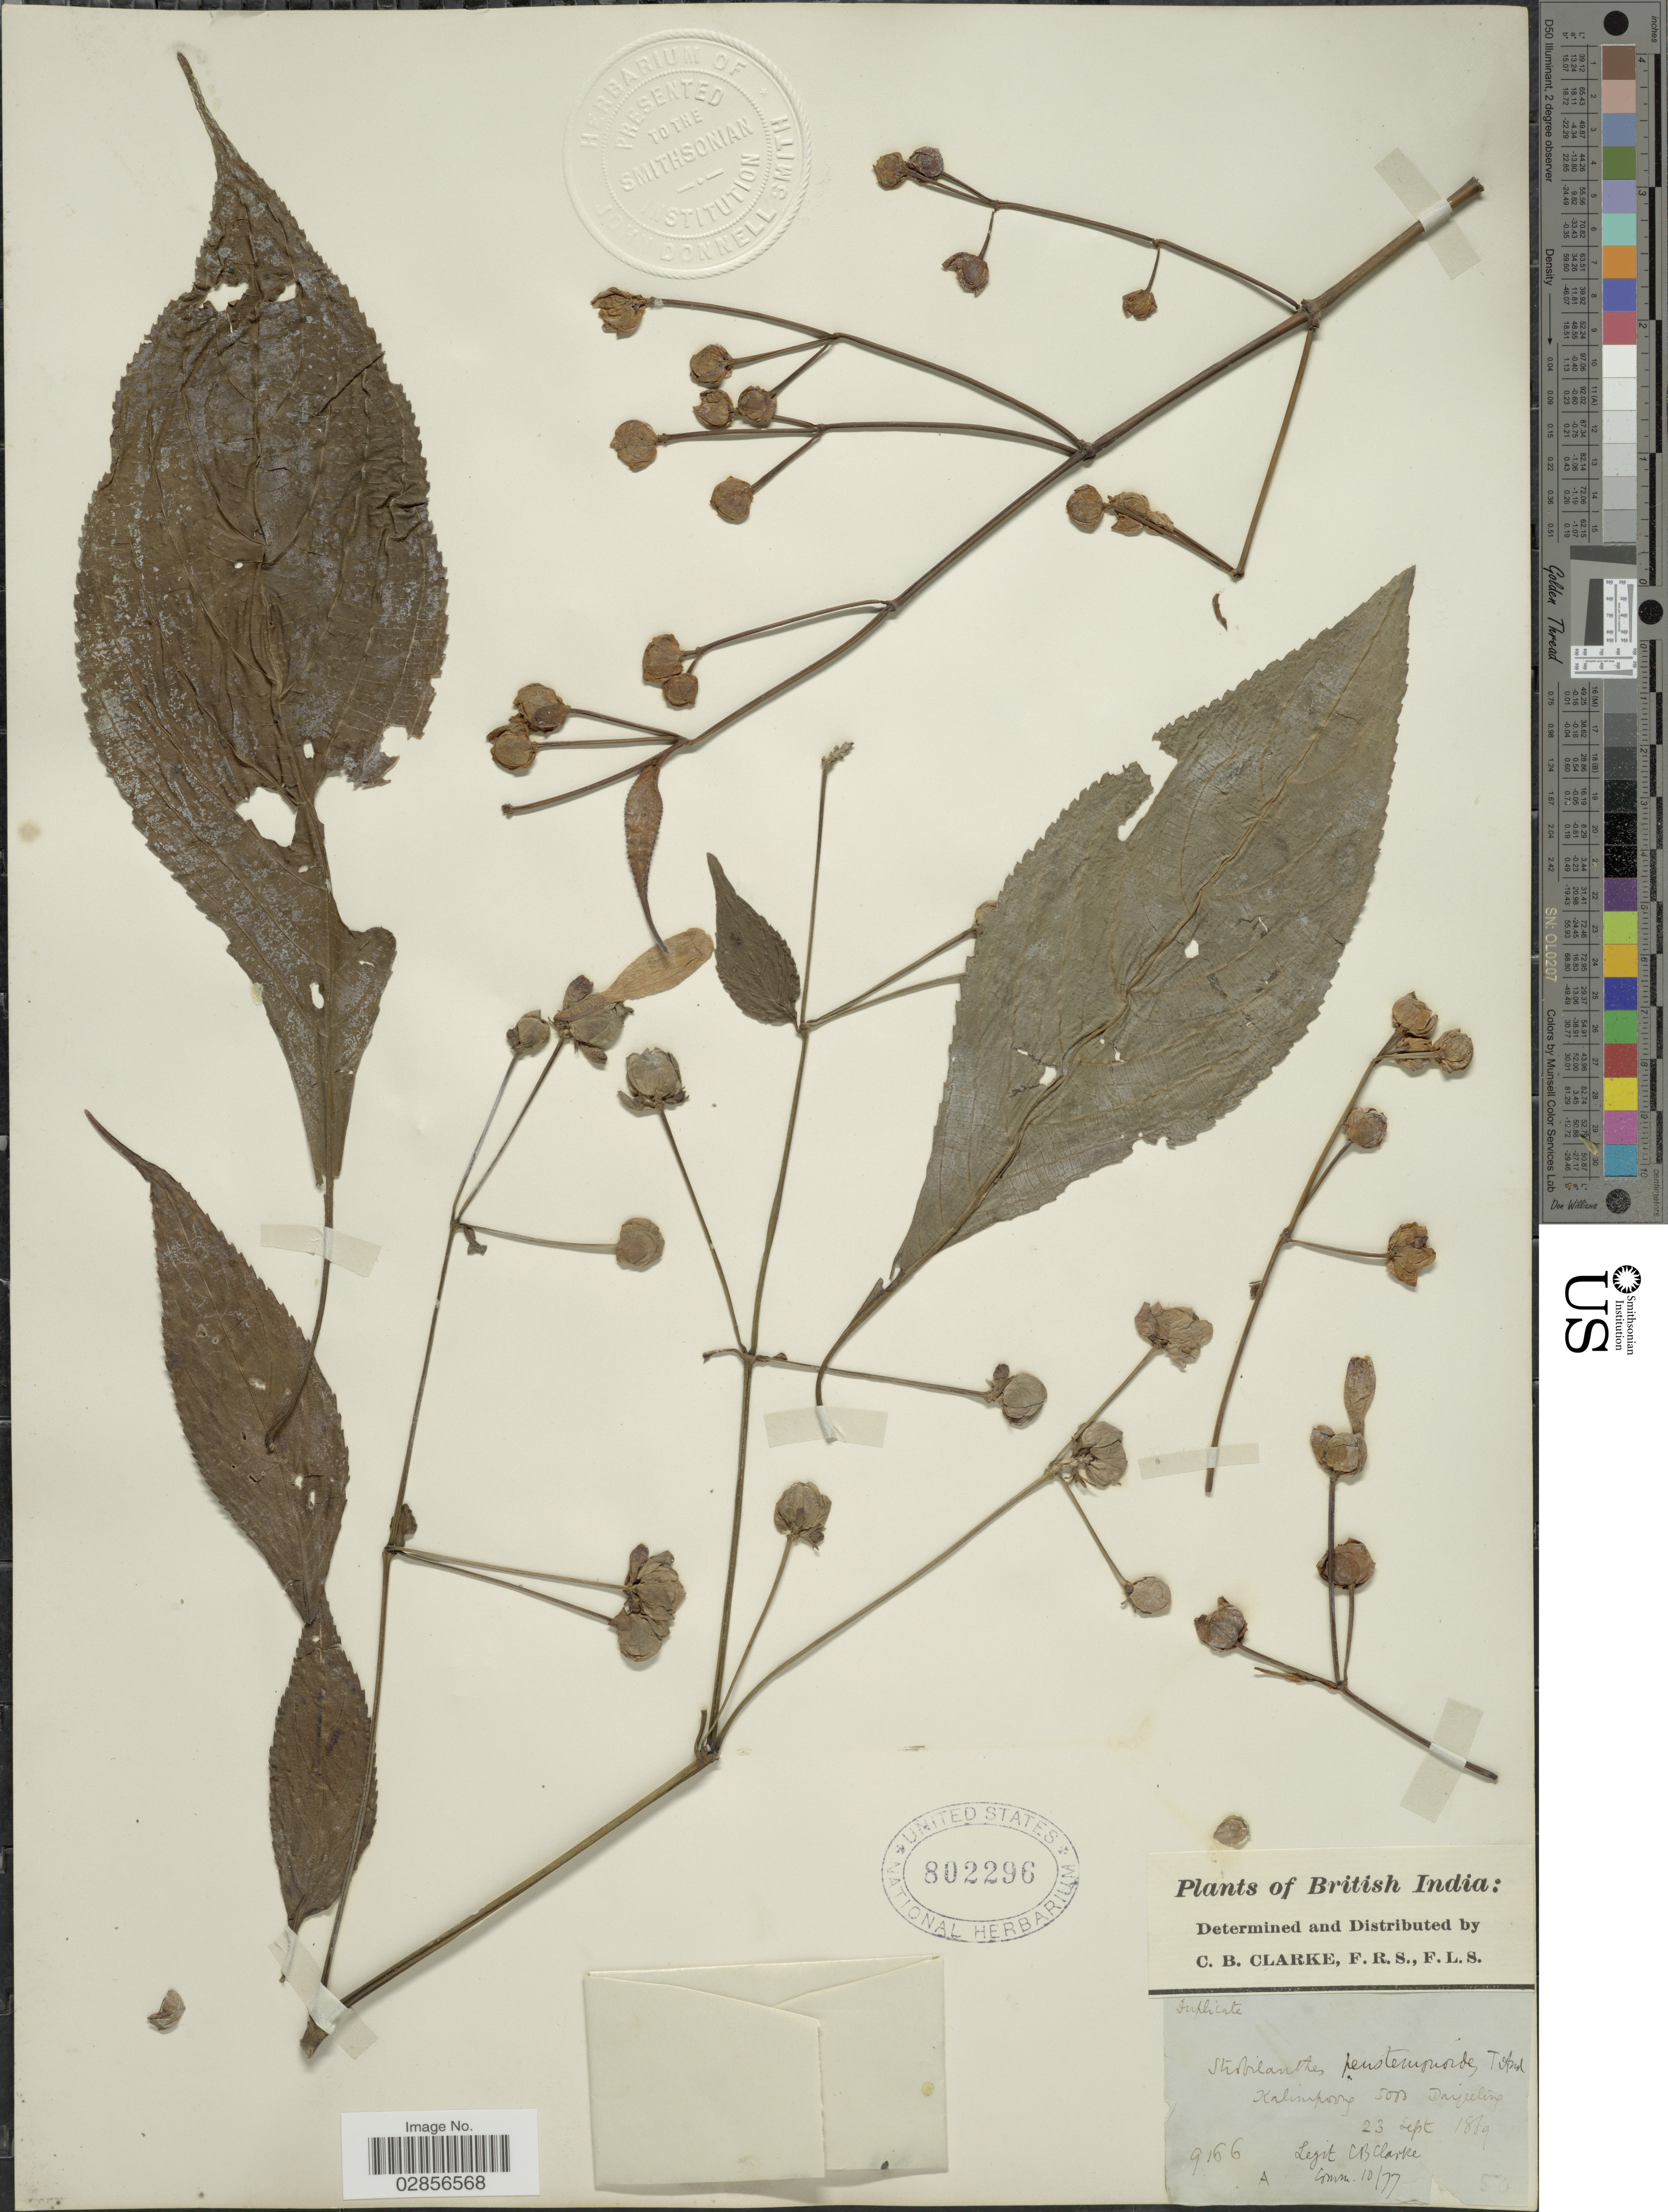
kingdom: Plantae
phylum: Tracheophyta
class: Magnoliopsida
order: Lamiales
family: Acanthaceae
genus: Strobilanthes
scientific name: Strobilanthes pentstemonoides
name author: (Nees) T. Anderson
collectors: C. B. Clarke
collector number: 9166A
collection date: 1889-09-23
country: India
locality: British India, Kalimpoong, Darjeeling.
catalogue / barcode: US 802296